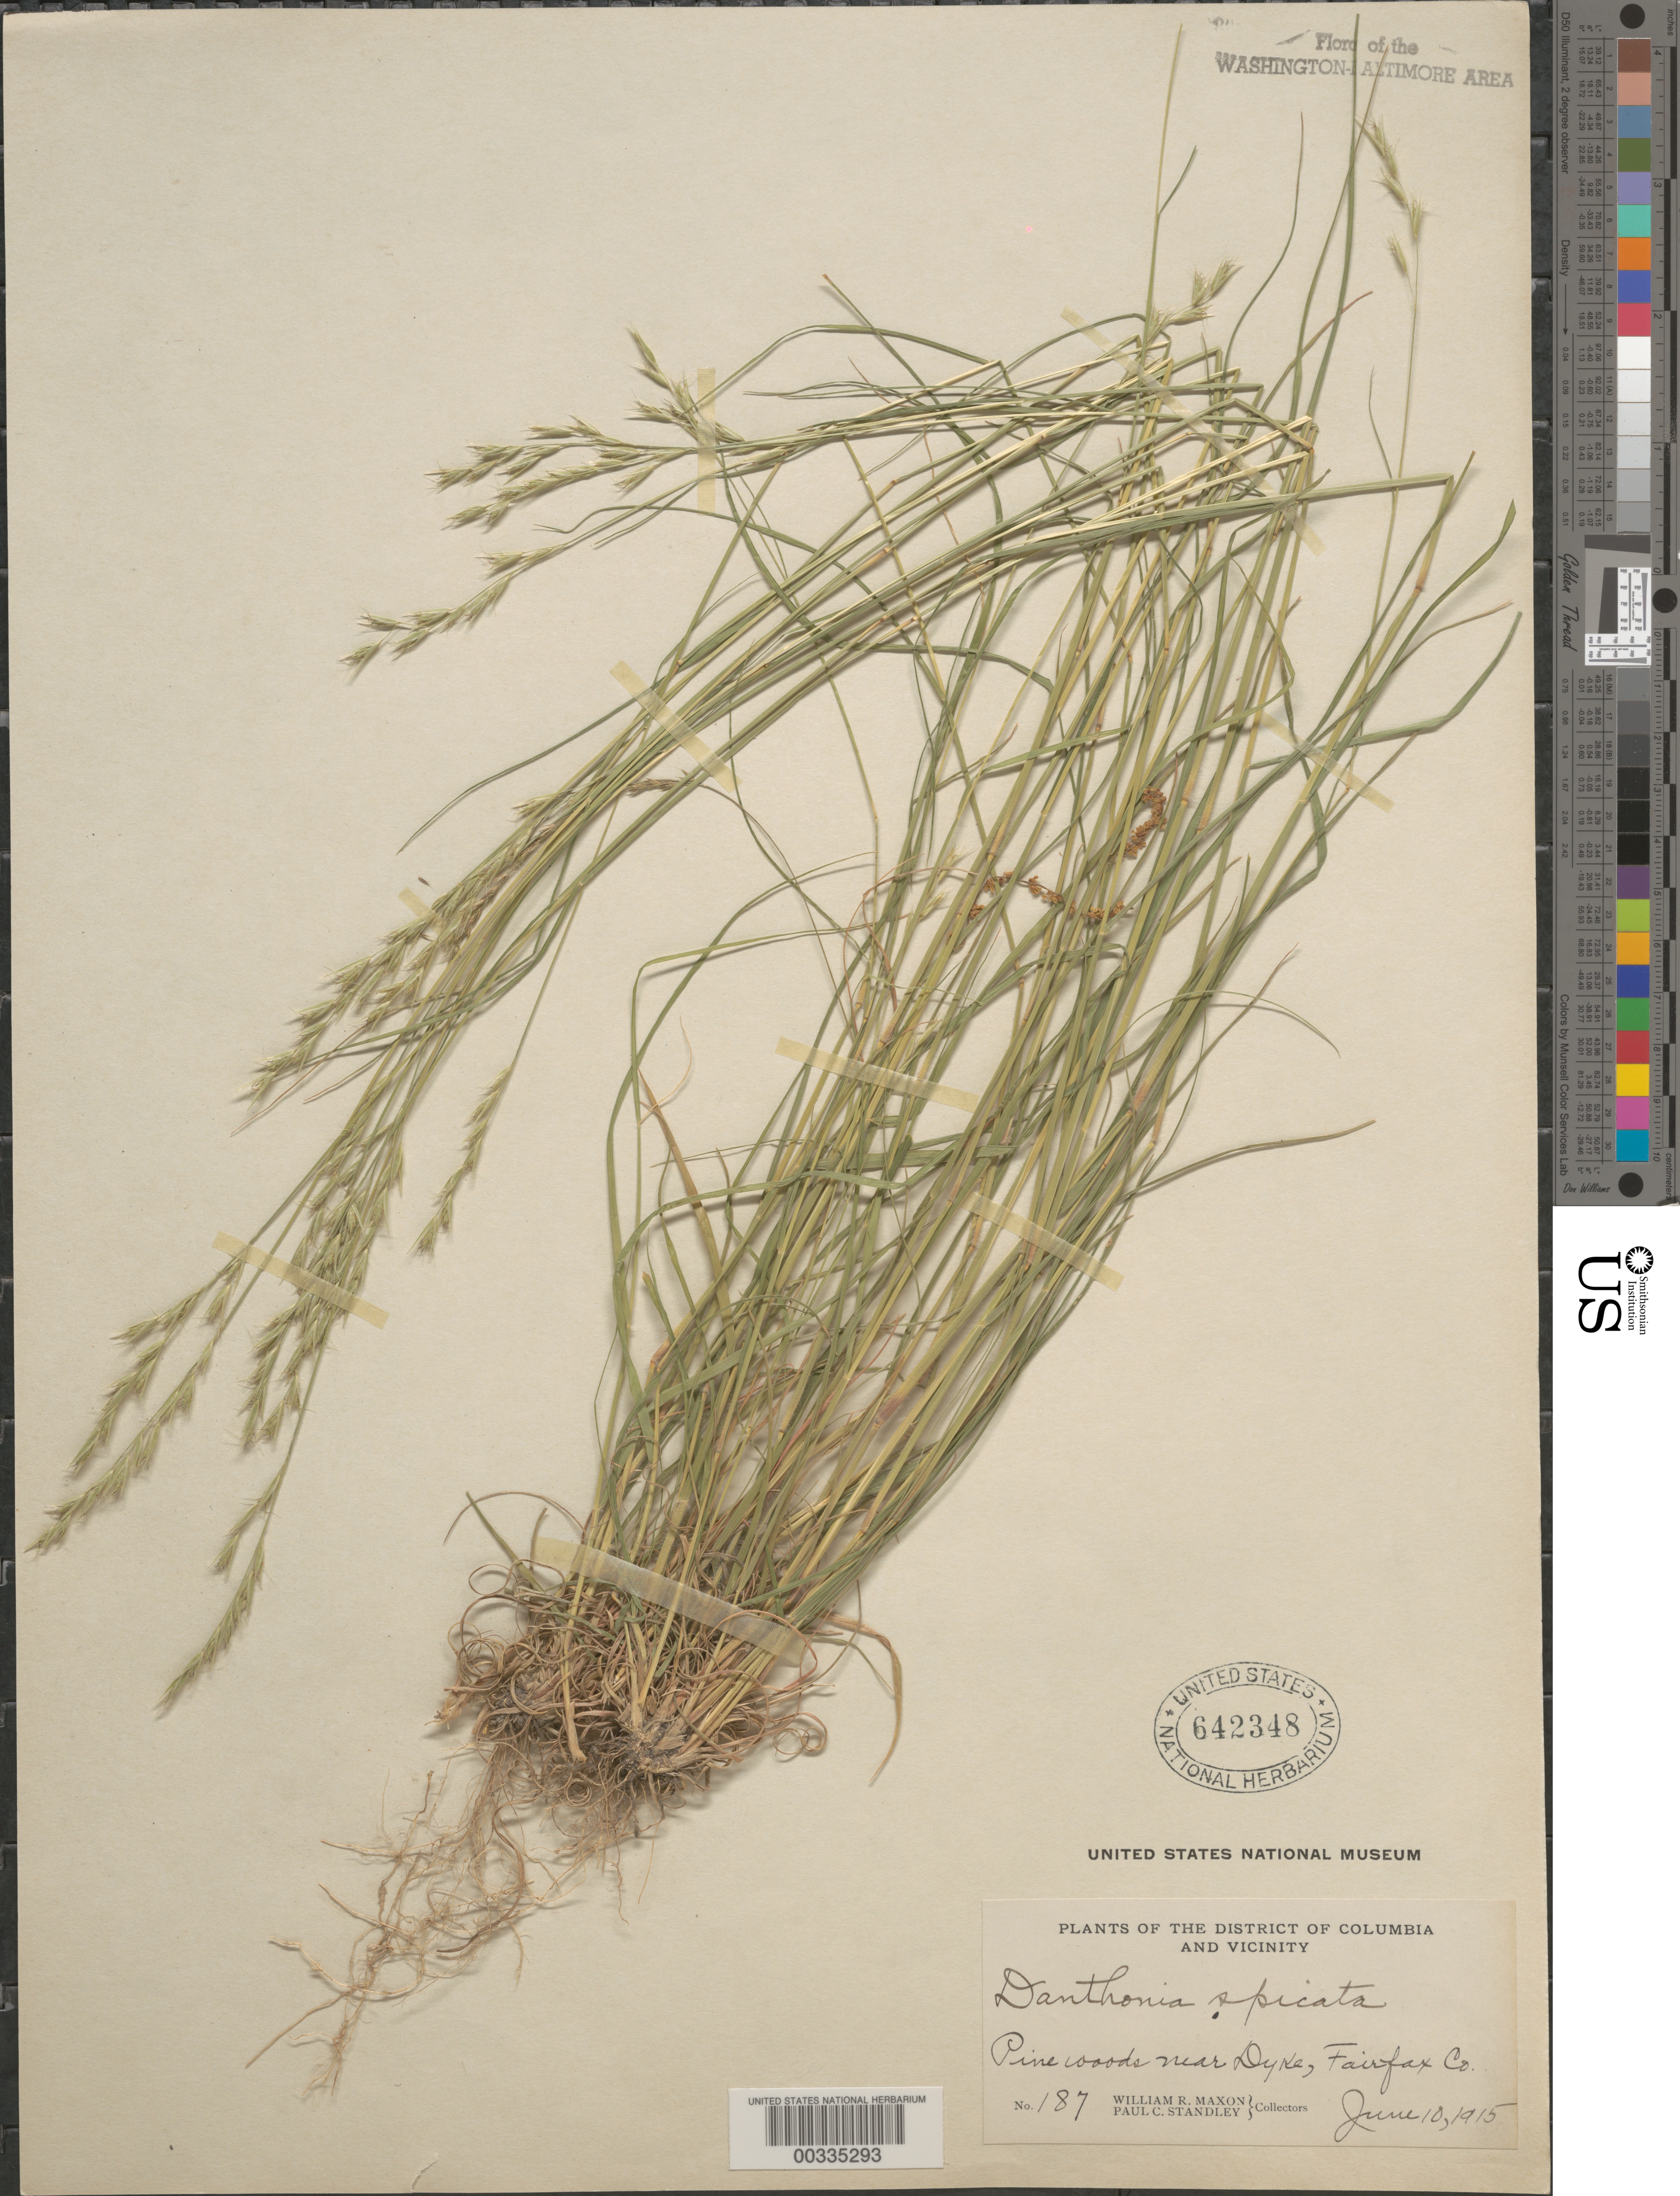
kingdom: Plantae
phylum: Tracheophyta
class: Liliopsida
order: Poales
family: Poaceae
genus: Danthonia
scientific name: Danthonia spicata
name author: (L.) P. Beauv. ex Roem. & Schult.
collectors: W. R. Maxon & P. C. Standley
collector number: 187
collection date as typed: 10 Jun 1915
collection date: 1915-06-10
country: United States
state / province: Virginia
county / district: Fairfax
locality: near Dyke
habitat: Pine woods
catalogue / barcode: US 642348